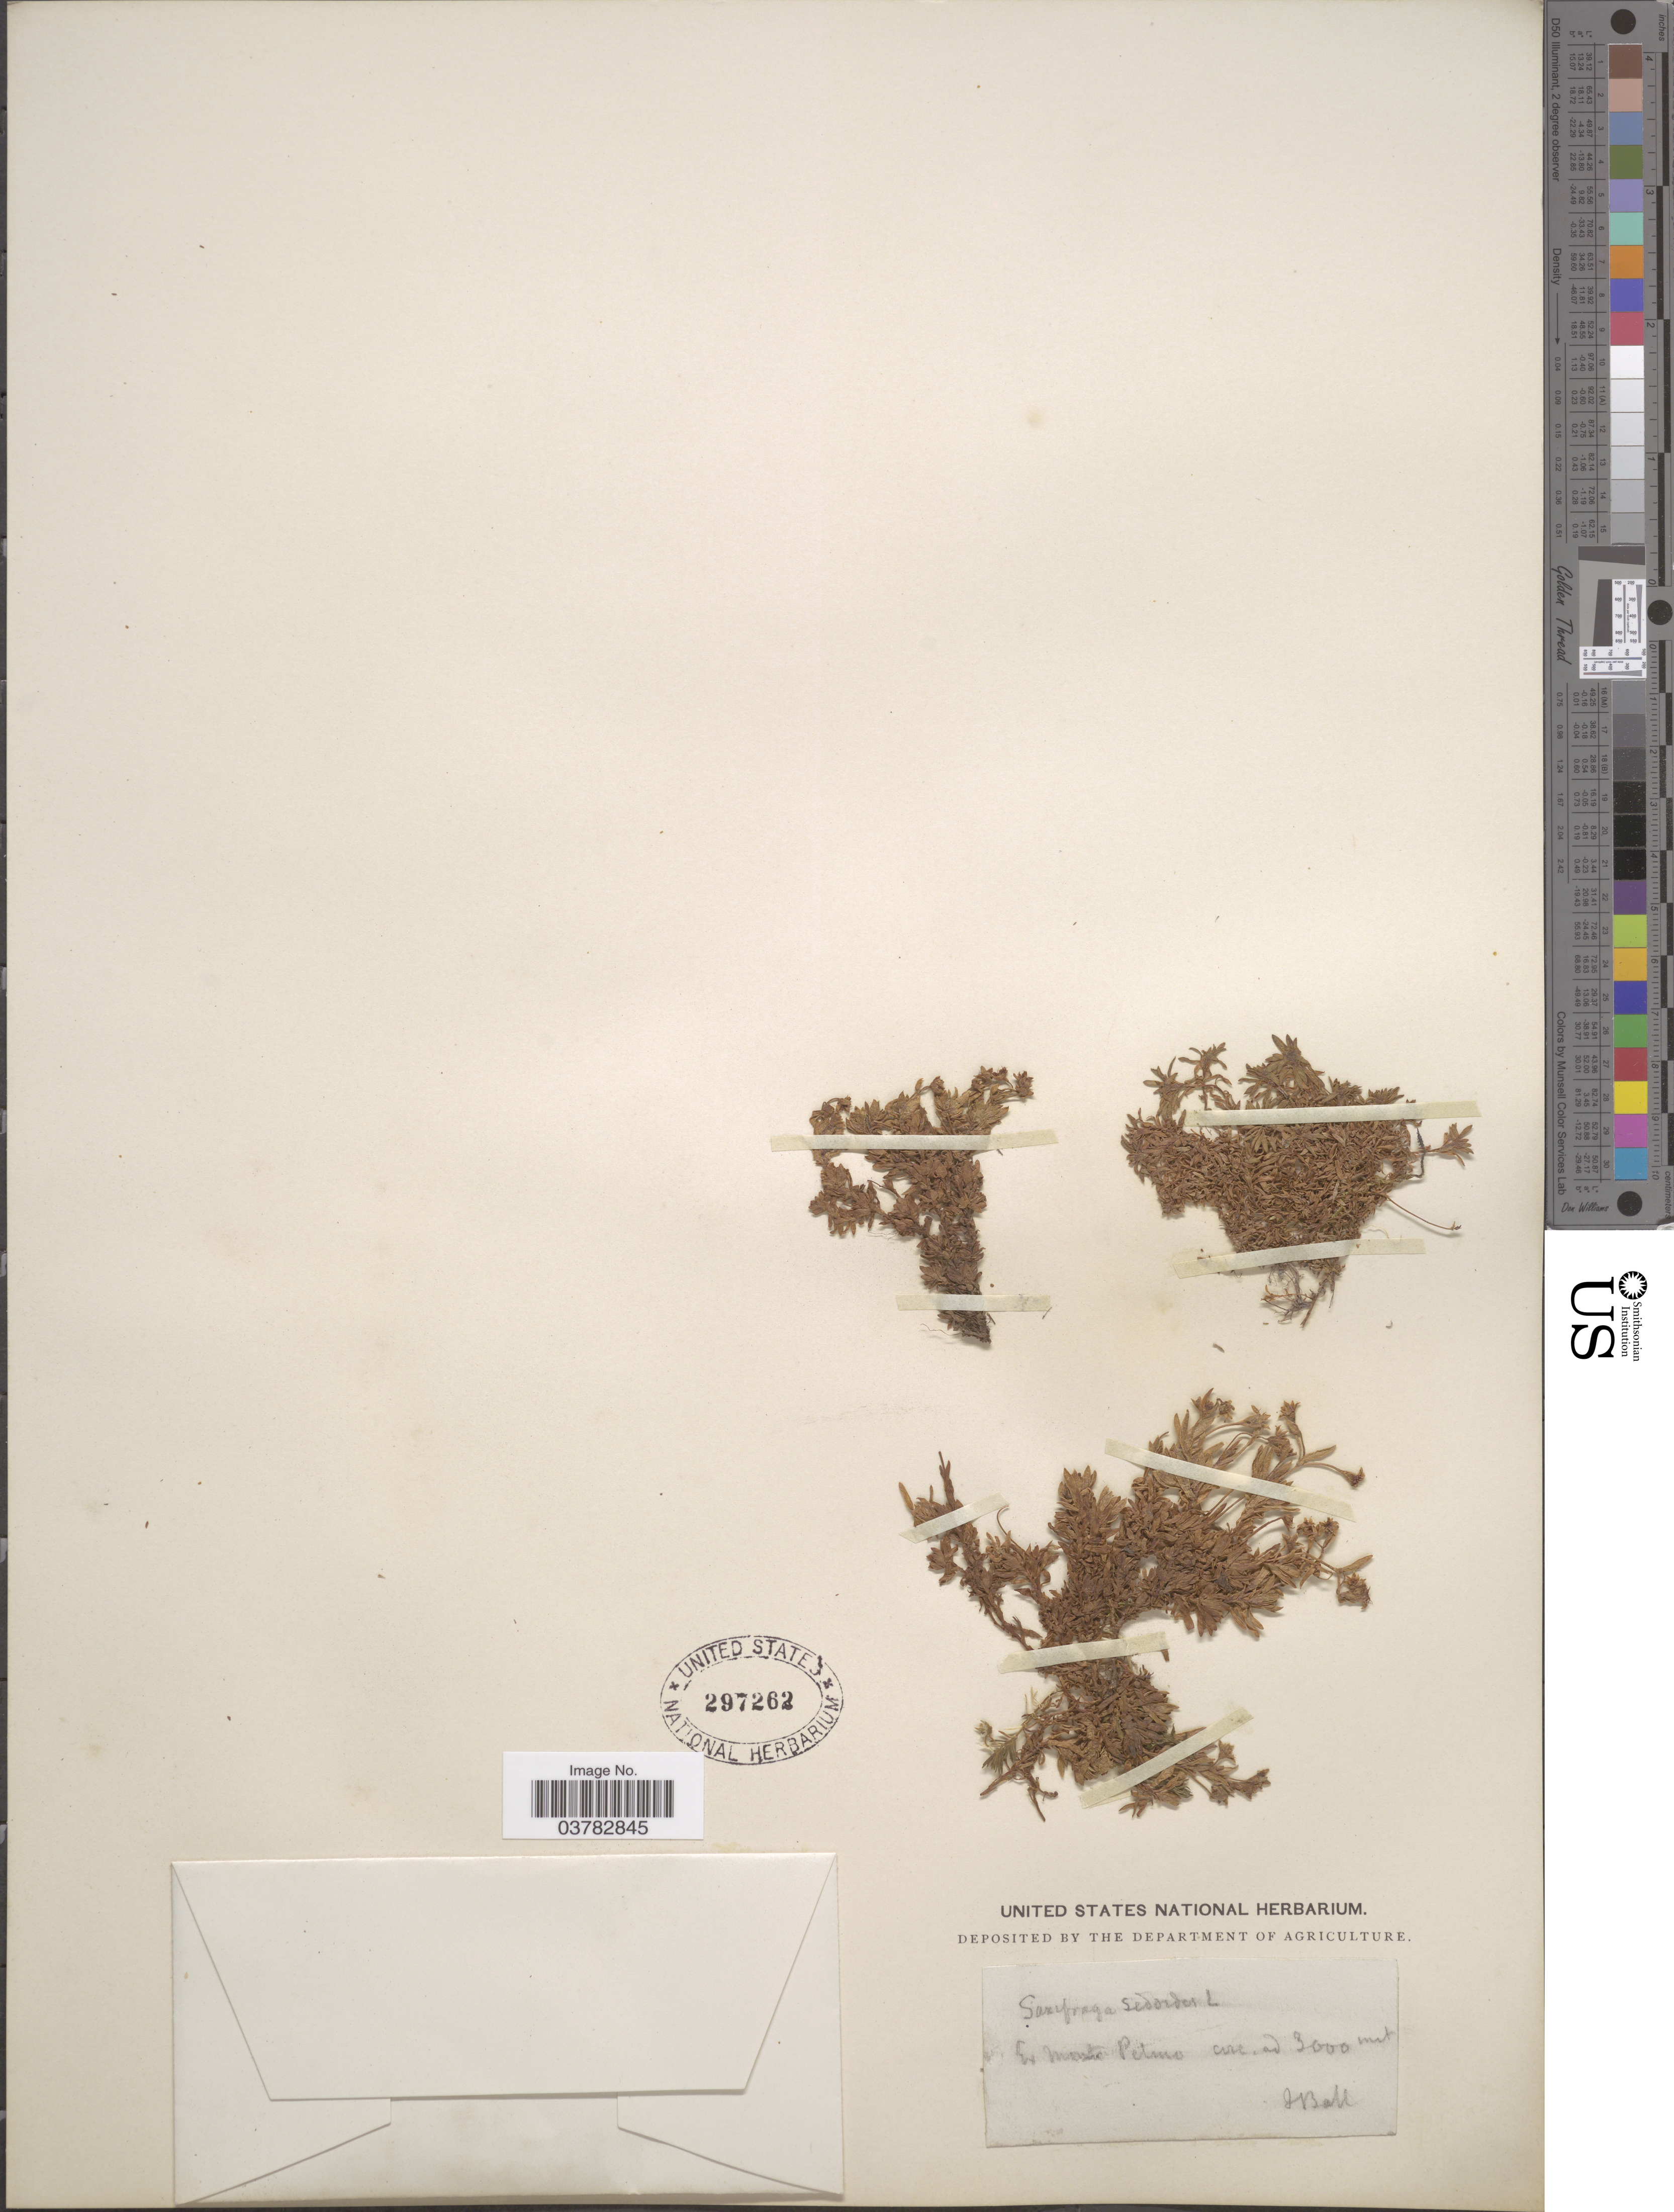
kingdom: Plantae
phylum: Tracheophyta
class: Magnoliopsida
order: Saxifragales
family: Saxifragaceae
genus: Saxifraga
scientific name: Saxifraga sedoides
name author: L.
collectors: J. Ball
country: Italy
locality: Ex Monte Pelmo.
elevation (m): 3000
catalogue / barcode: US 297262